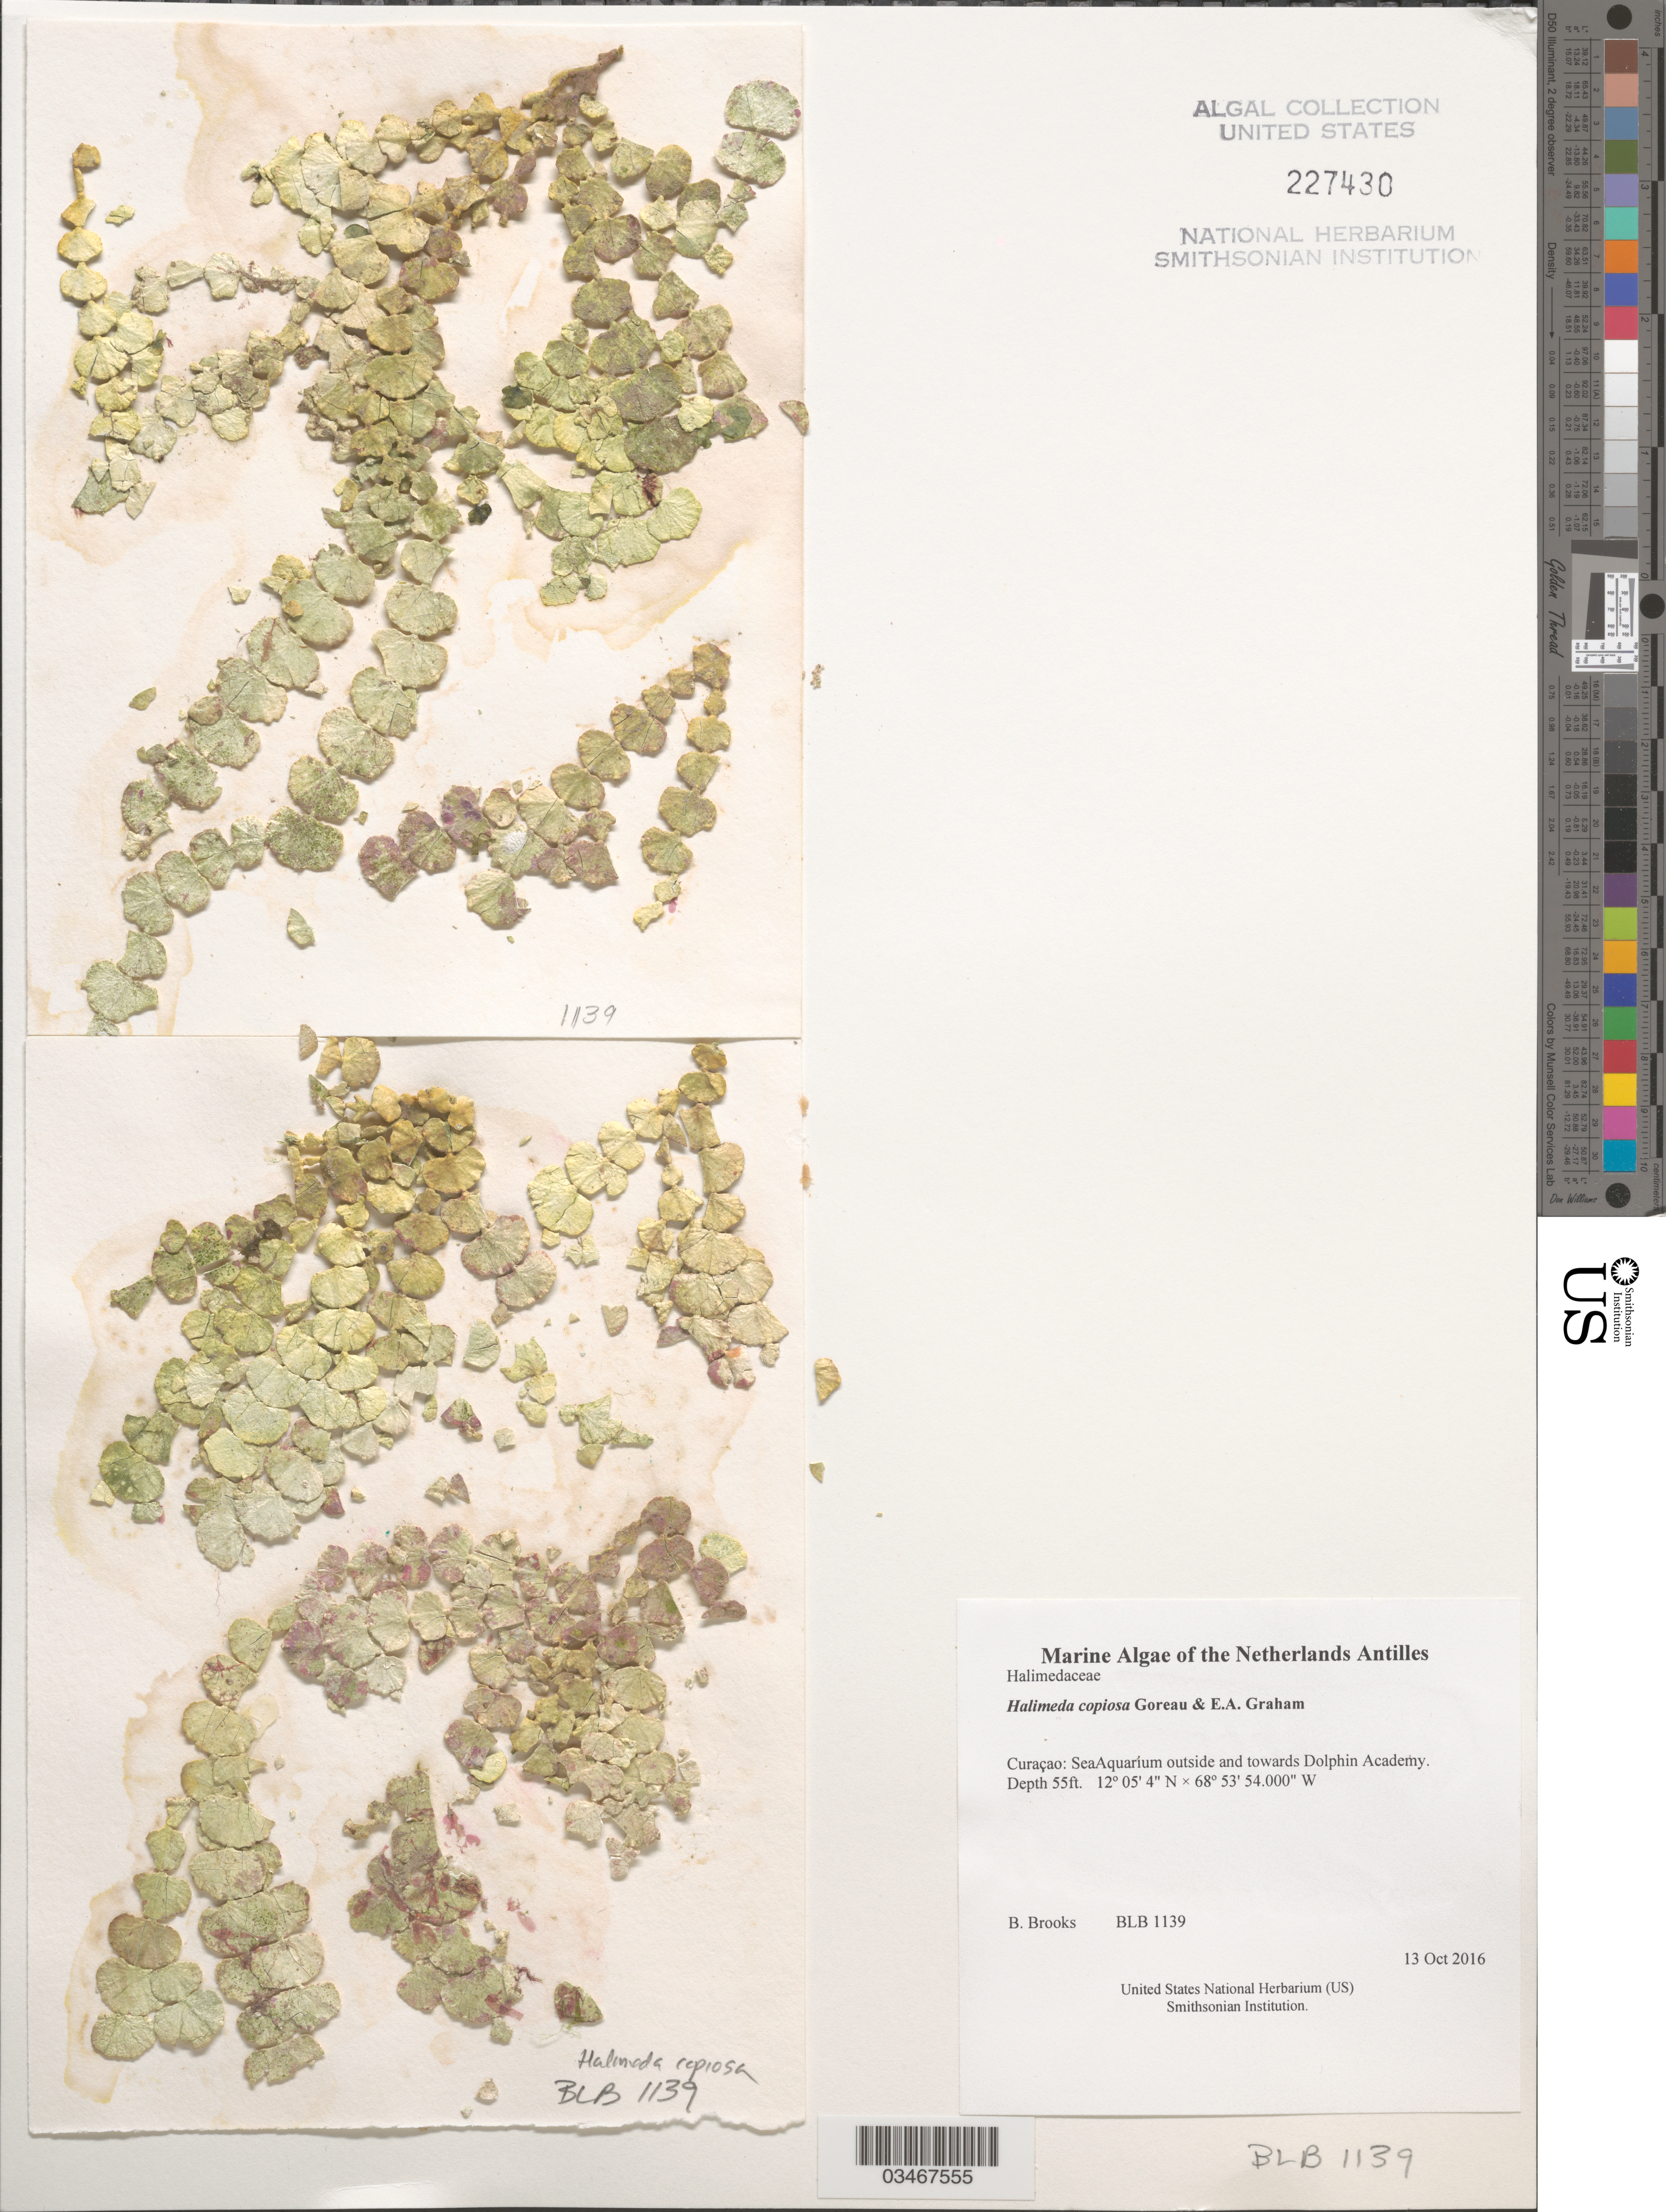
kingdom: Plantae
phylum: Chlorophyta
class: Ulvophyceae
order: Bryopsidales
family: Halimedaceae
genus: Halimeda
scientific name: Halimeda copiosa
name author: Goreau & E.A. Graham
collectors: B. Brooks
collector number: BLB 1139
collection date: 2016-10-13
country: Curaçao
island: Curaçao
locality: SeaAquarium outside and towards Dolphin Academy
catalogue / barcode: US 227430